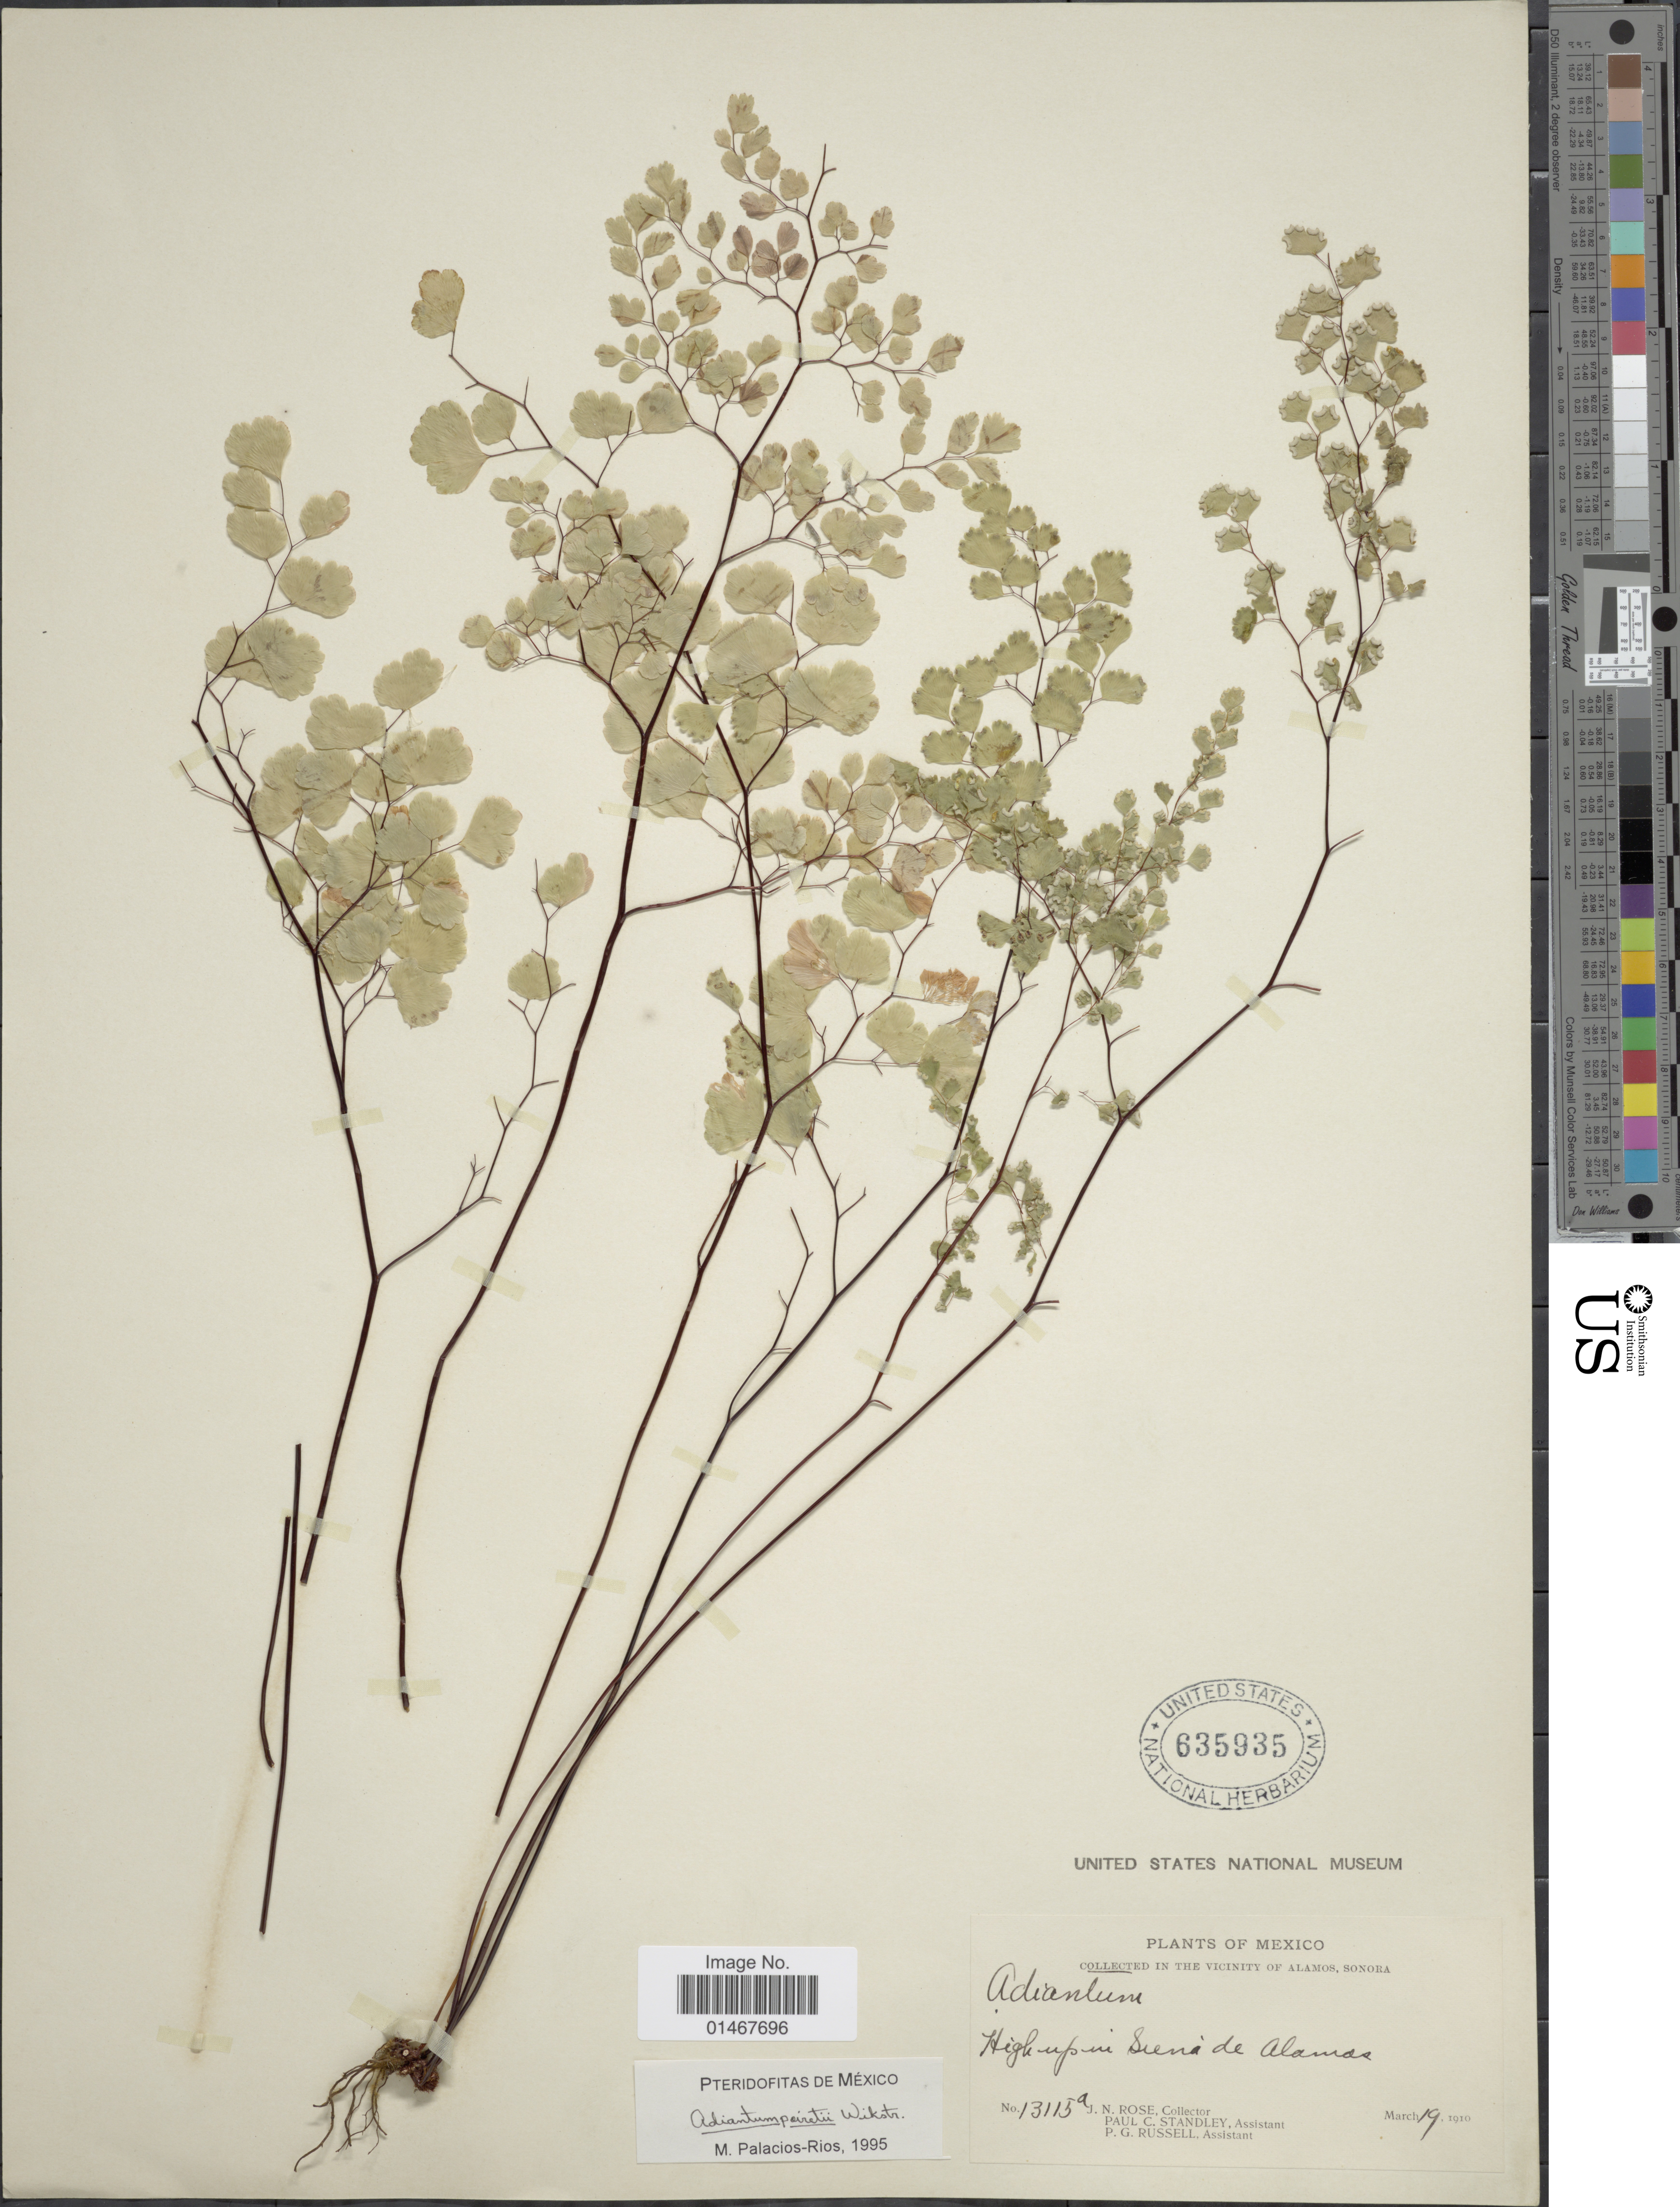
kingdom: Plantae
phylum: Tracheophyta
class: Polypodiopsida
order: Polypodiales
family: Pteridaceae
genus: Adiantum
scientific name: Adiantum poiretii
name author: Wikstr.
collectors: J. N. Rose, P. C. Standley & P. G. Russell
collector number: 13115a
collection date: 1910-03-19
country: Mexico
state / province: Sonora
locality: In the vicinity of Alamos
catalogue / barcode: US 635935